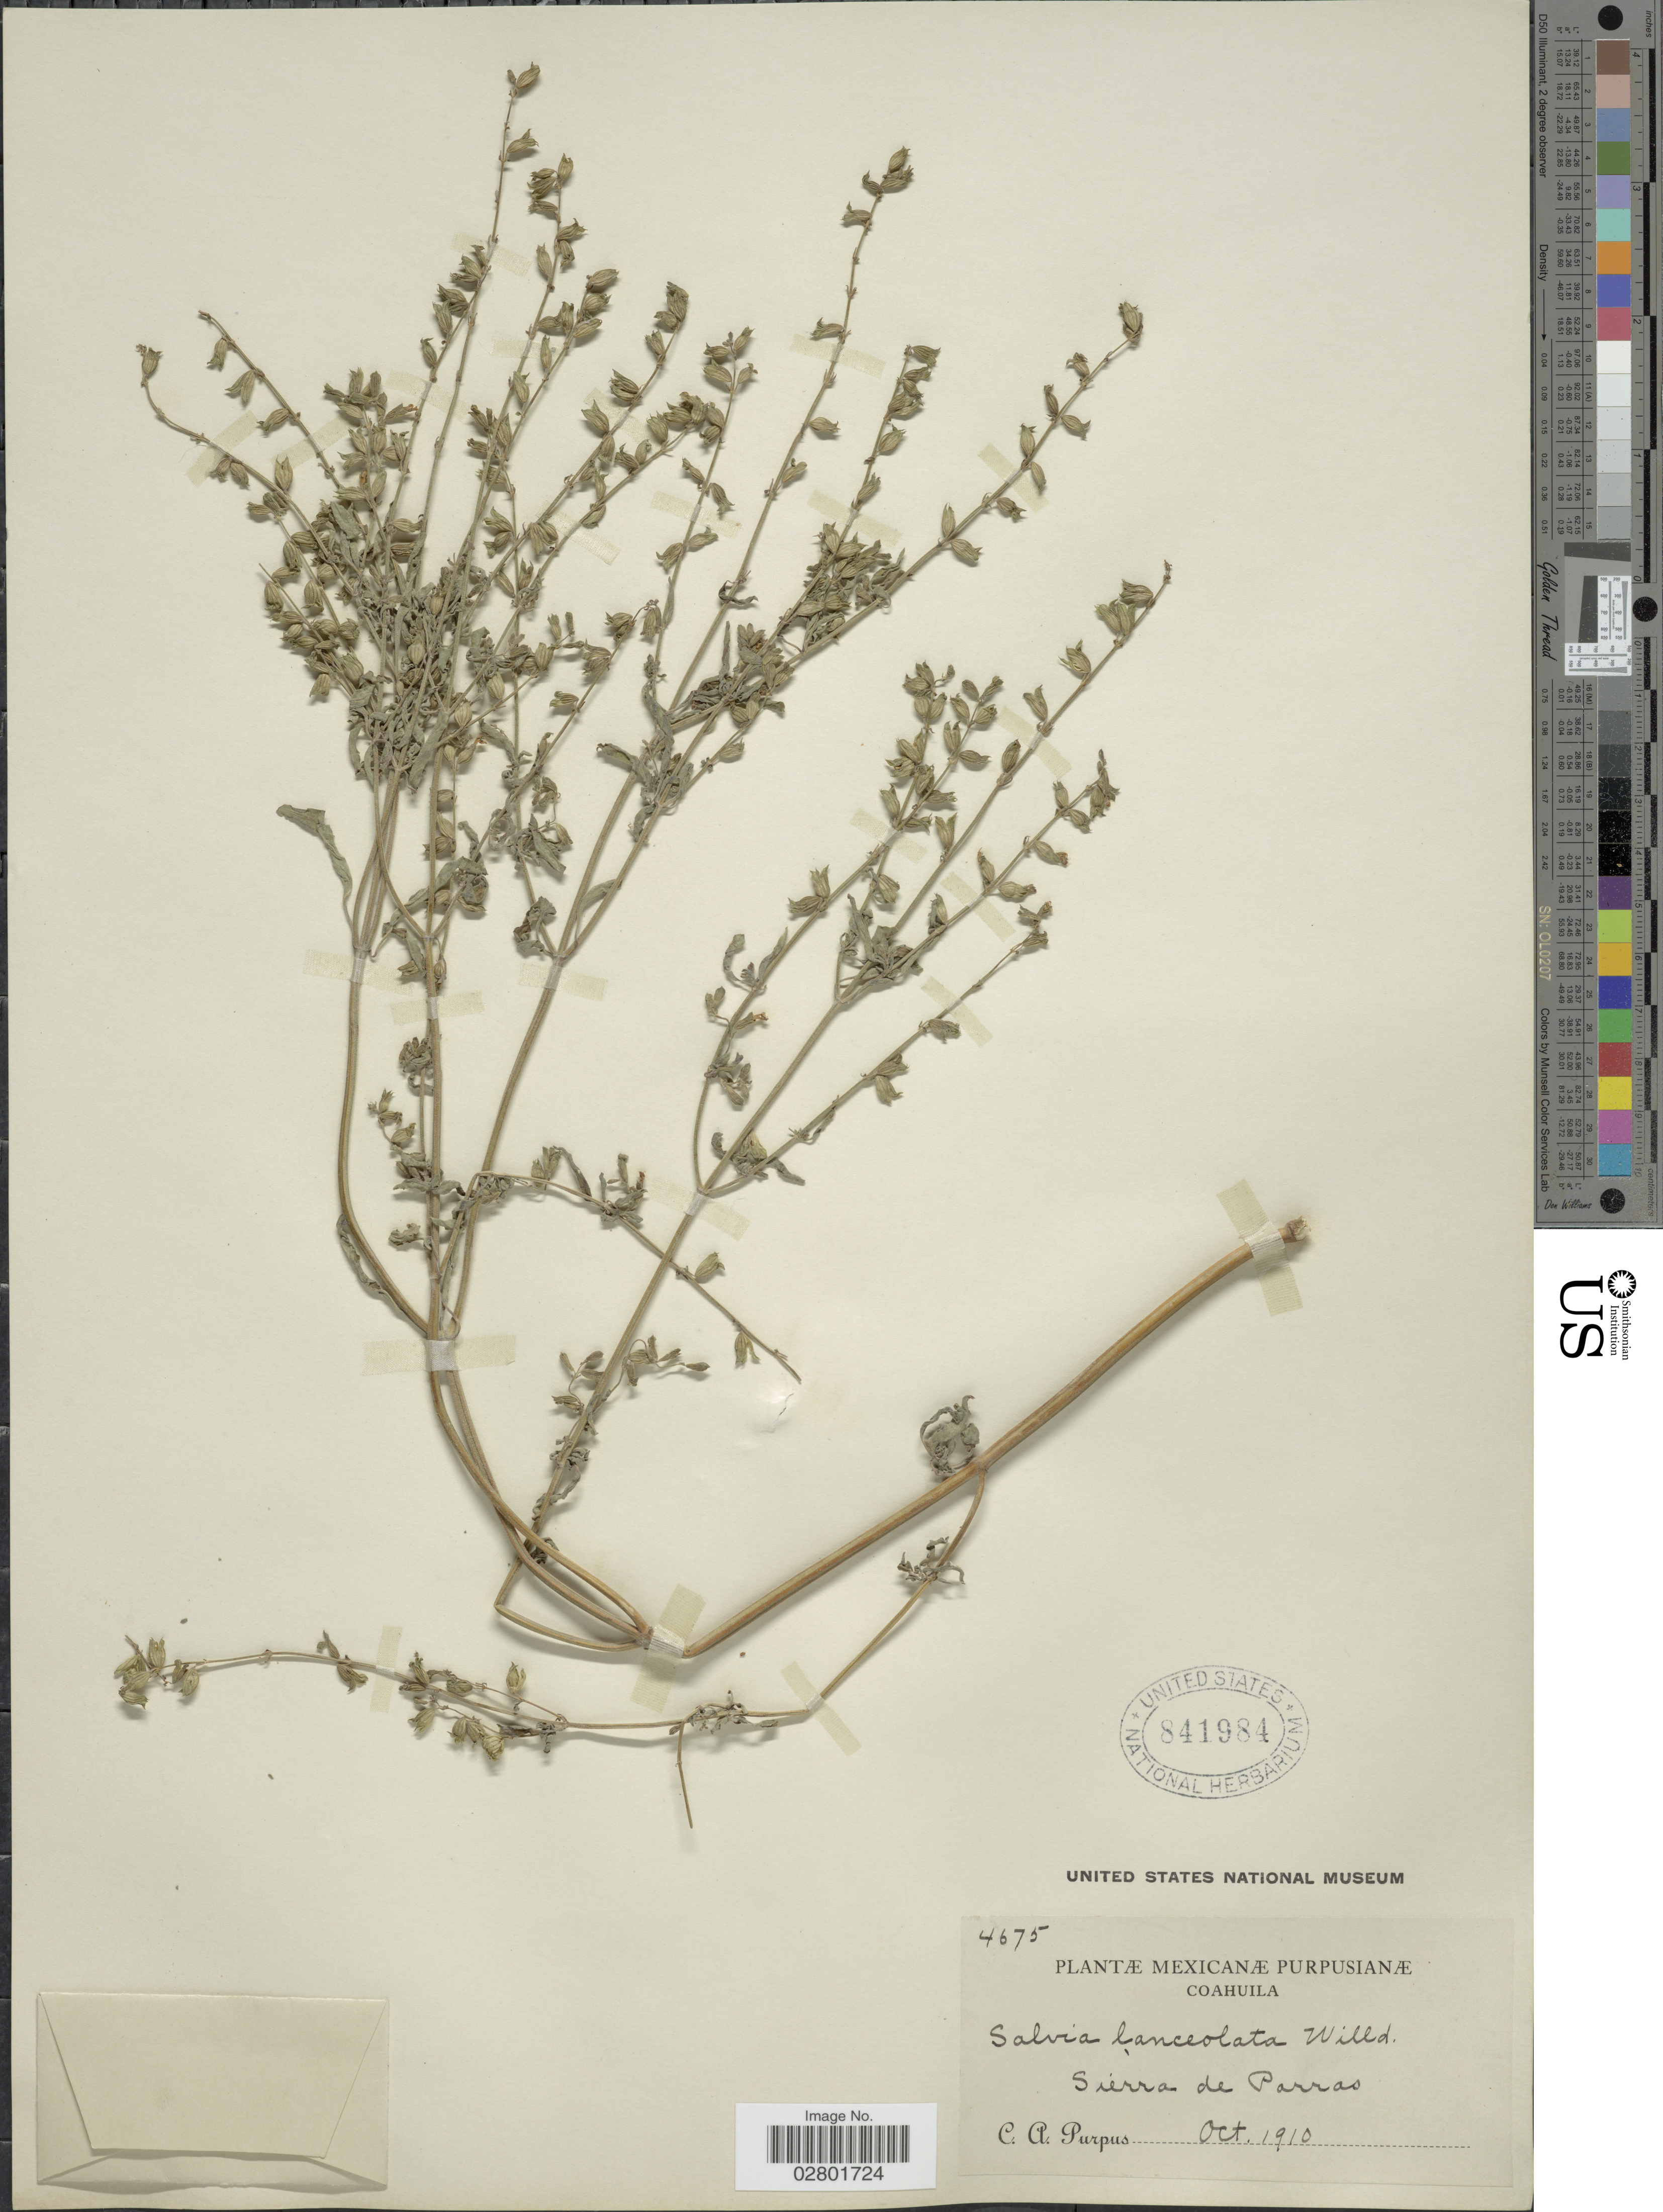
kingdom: Plantae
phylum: Tracheophyta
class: Magnoliopsida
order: Lamiales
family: Lamiaceae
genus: Salvia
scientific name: Salvia lanceolata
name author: Brouss.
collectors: C. A. Purpus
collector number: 4675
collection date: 1910-10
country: Mexico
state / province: Coahuila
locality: Sierra de Parras.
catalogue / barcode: US 841984